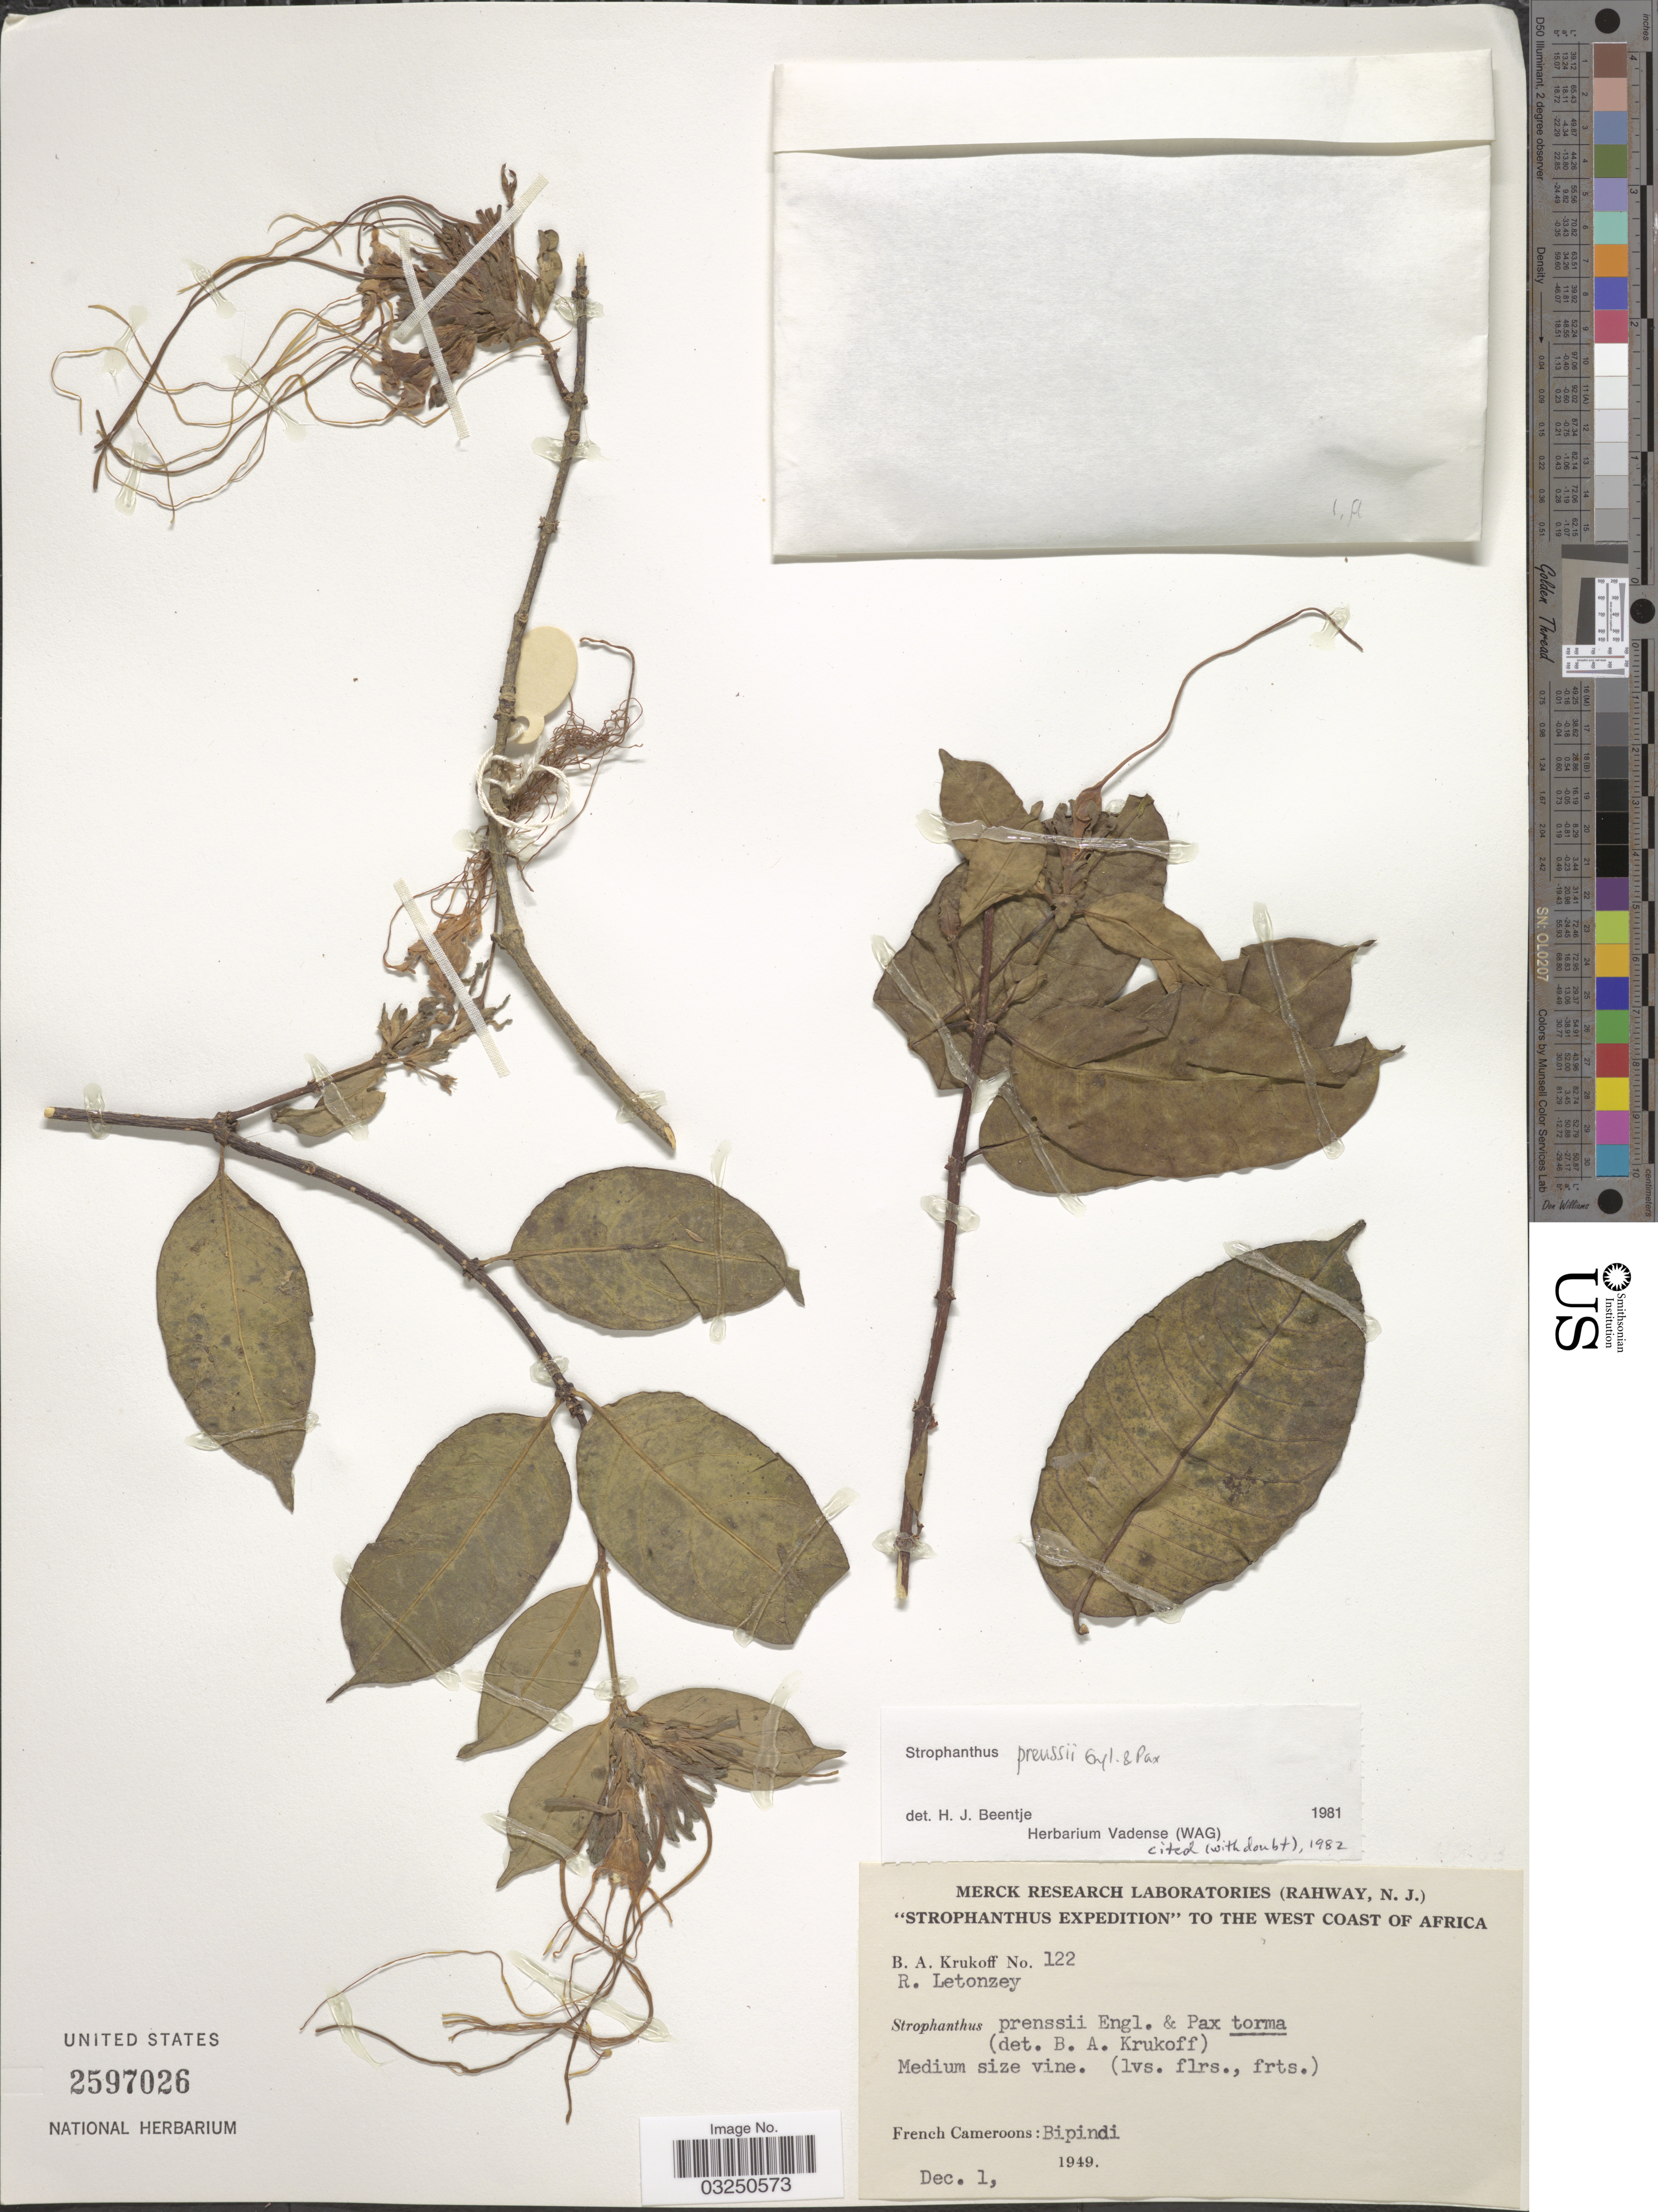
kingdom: Plantae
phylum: Tracheophyta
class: Magnoliopsida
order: Gentianales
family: Apocynaceae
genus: Strophanthus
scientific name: Strophanthus preussii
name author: Engl. & Pax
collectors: B. A. Krukoff & R. Letonzey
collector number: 122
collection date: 1949-12-01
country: Cameroon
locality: West Coast of Africa. French Cameroons: Bipindi.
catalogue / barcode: US 2597026